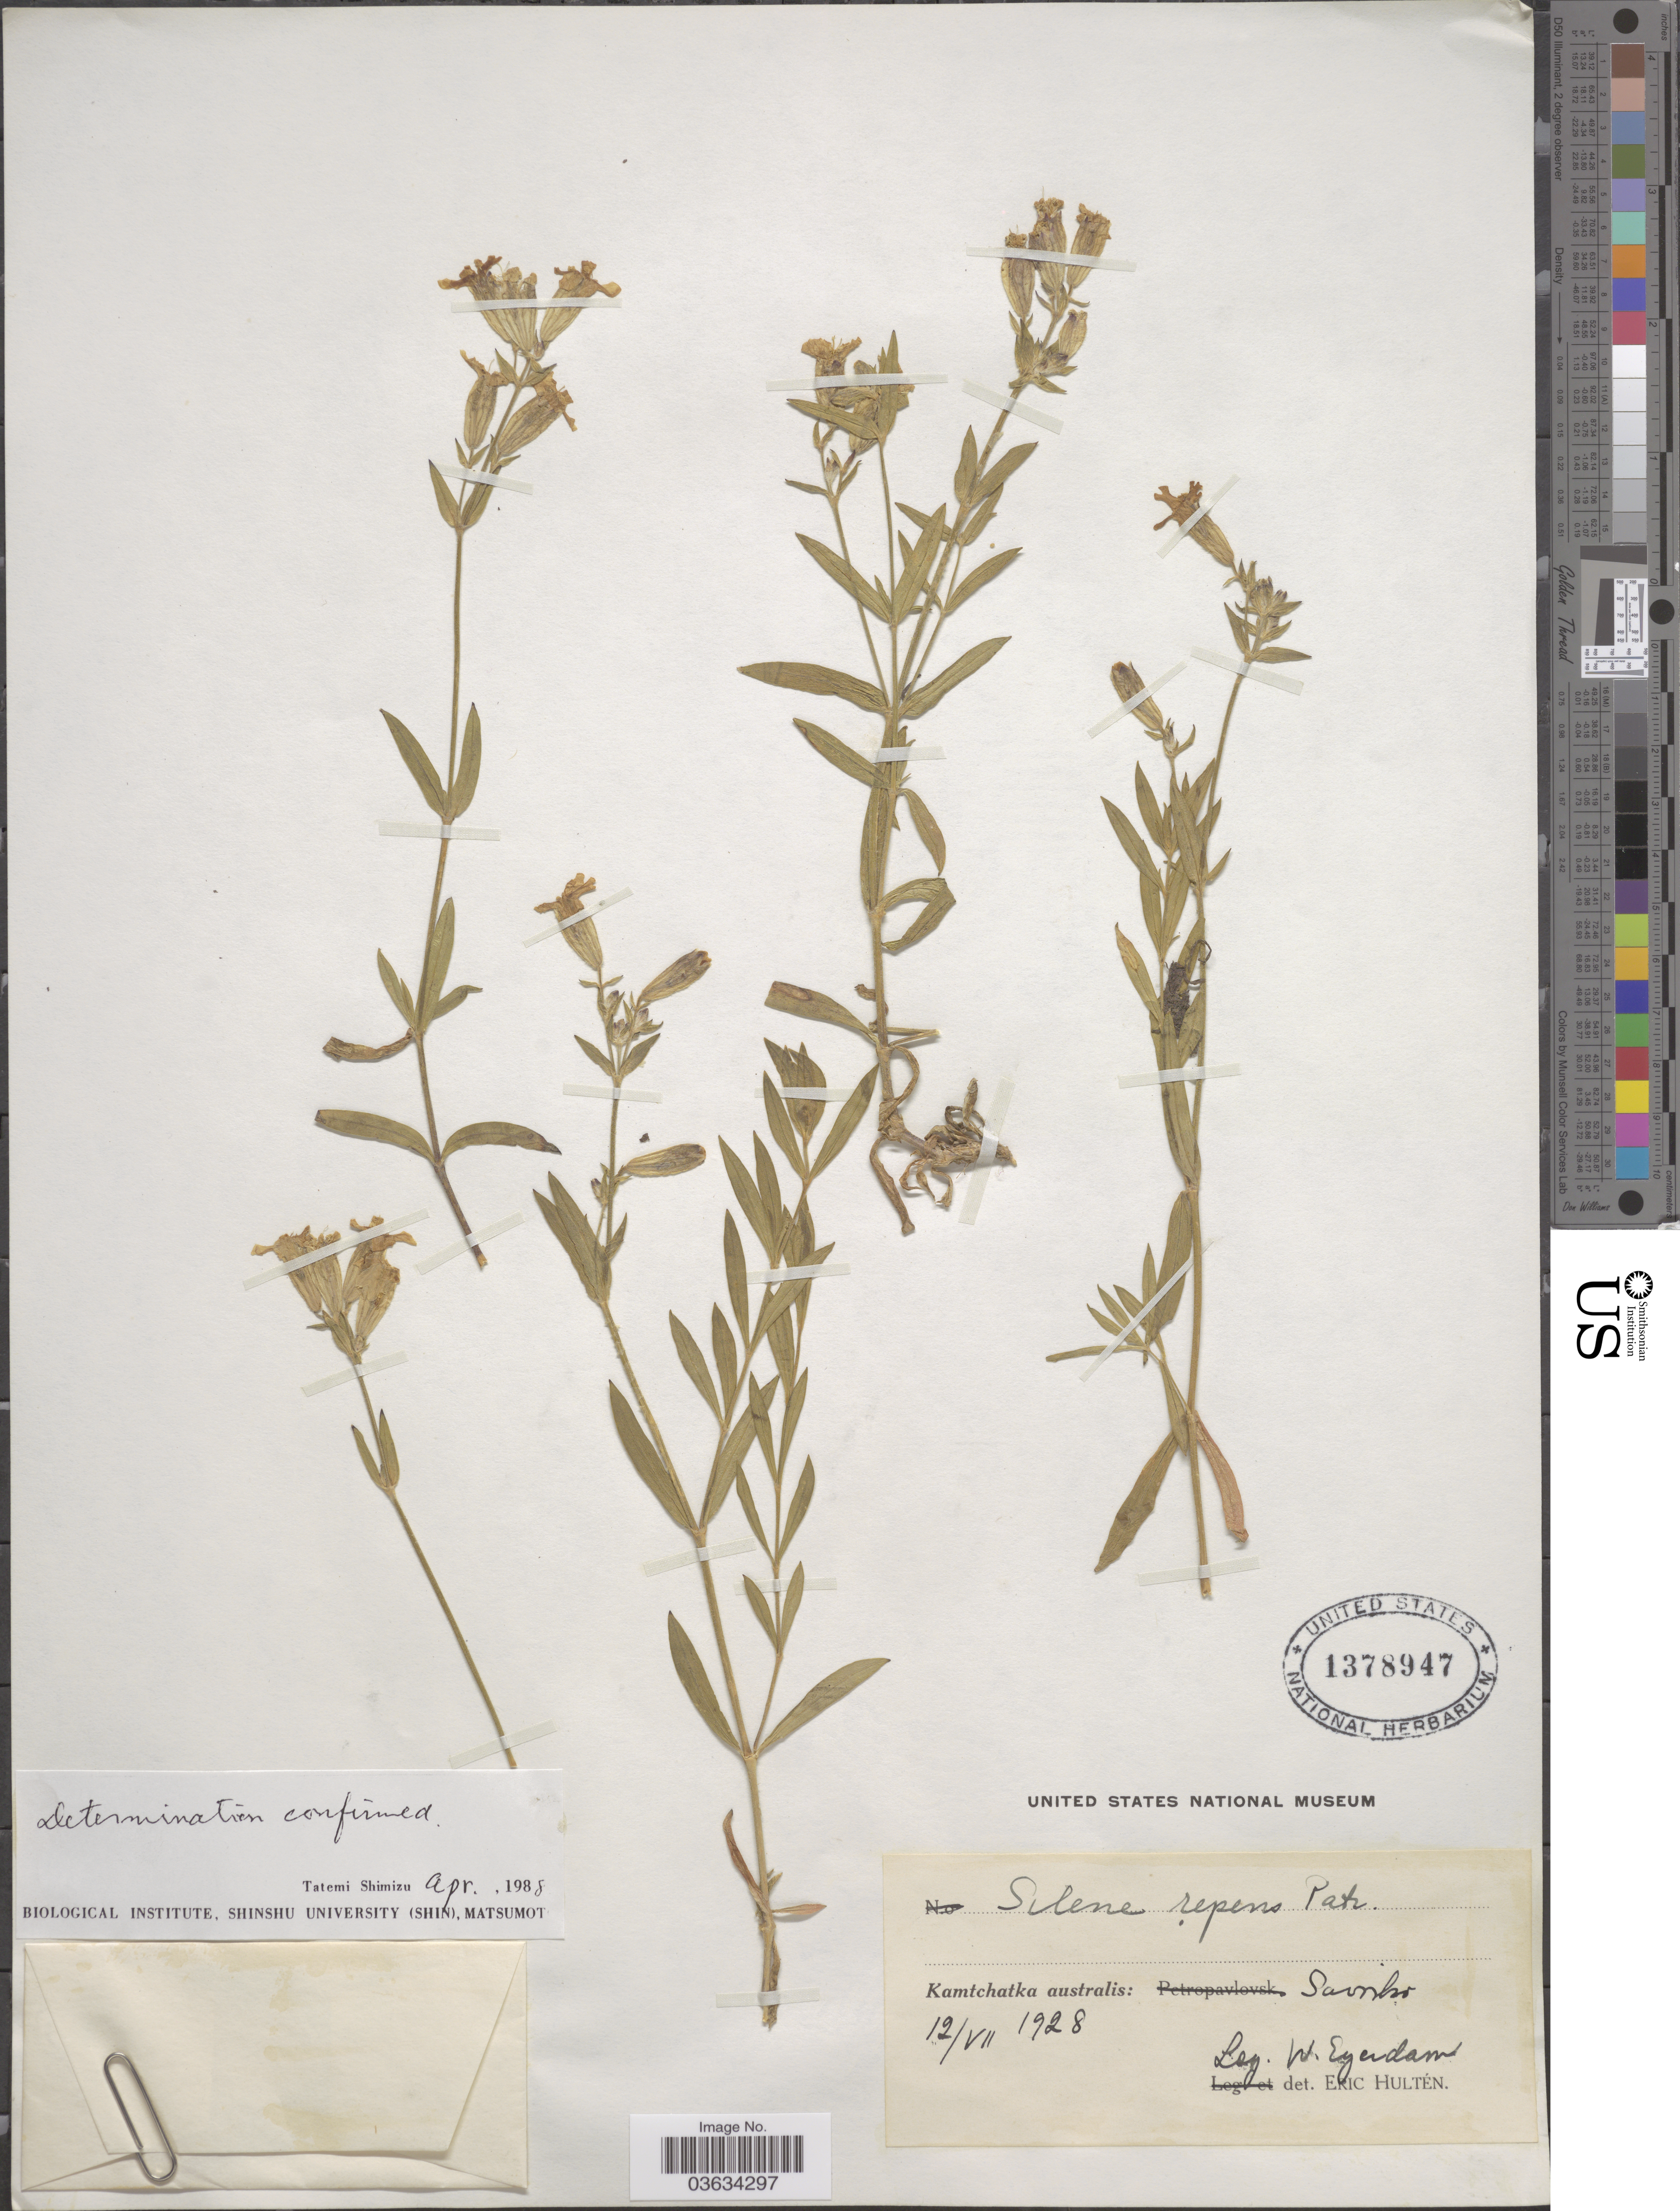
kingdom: Plantae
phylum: Tracheophyta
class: Magnoliopsida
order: Caryophyllales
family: Caryophyllaceae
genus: Silene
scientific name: Silene repens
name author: Patrin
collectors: W. J. Eyerdam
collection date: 1928-07-12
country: Russian Federation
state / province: Kamchatka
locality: Kamtchatka australis: Savoiko (Zavoiko- neighborhood in city Petropavlovsk-Kamchatskiy)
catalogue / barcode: US 1378947